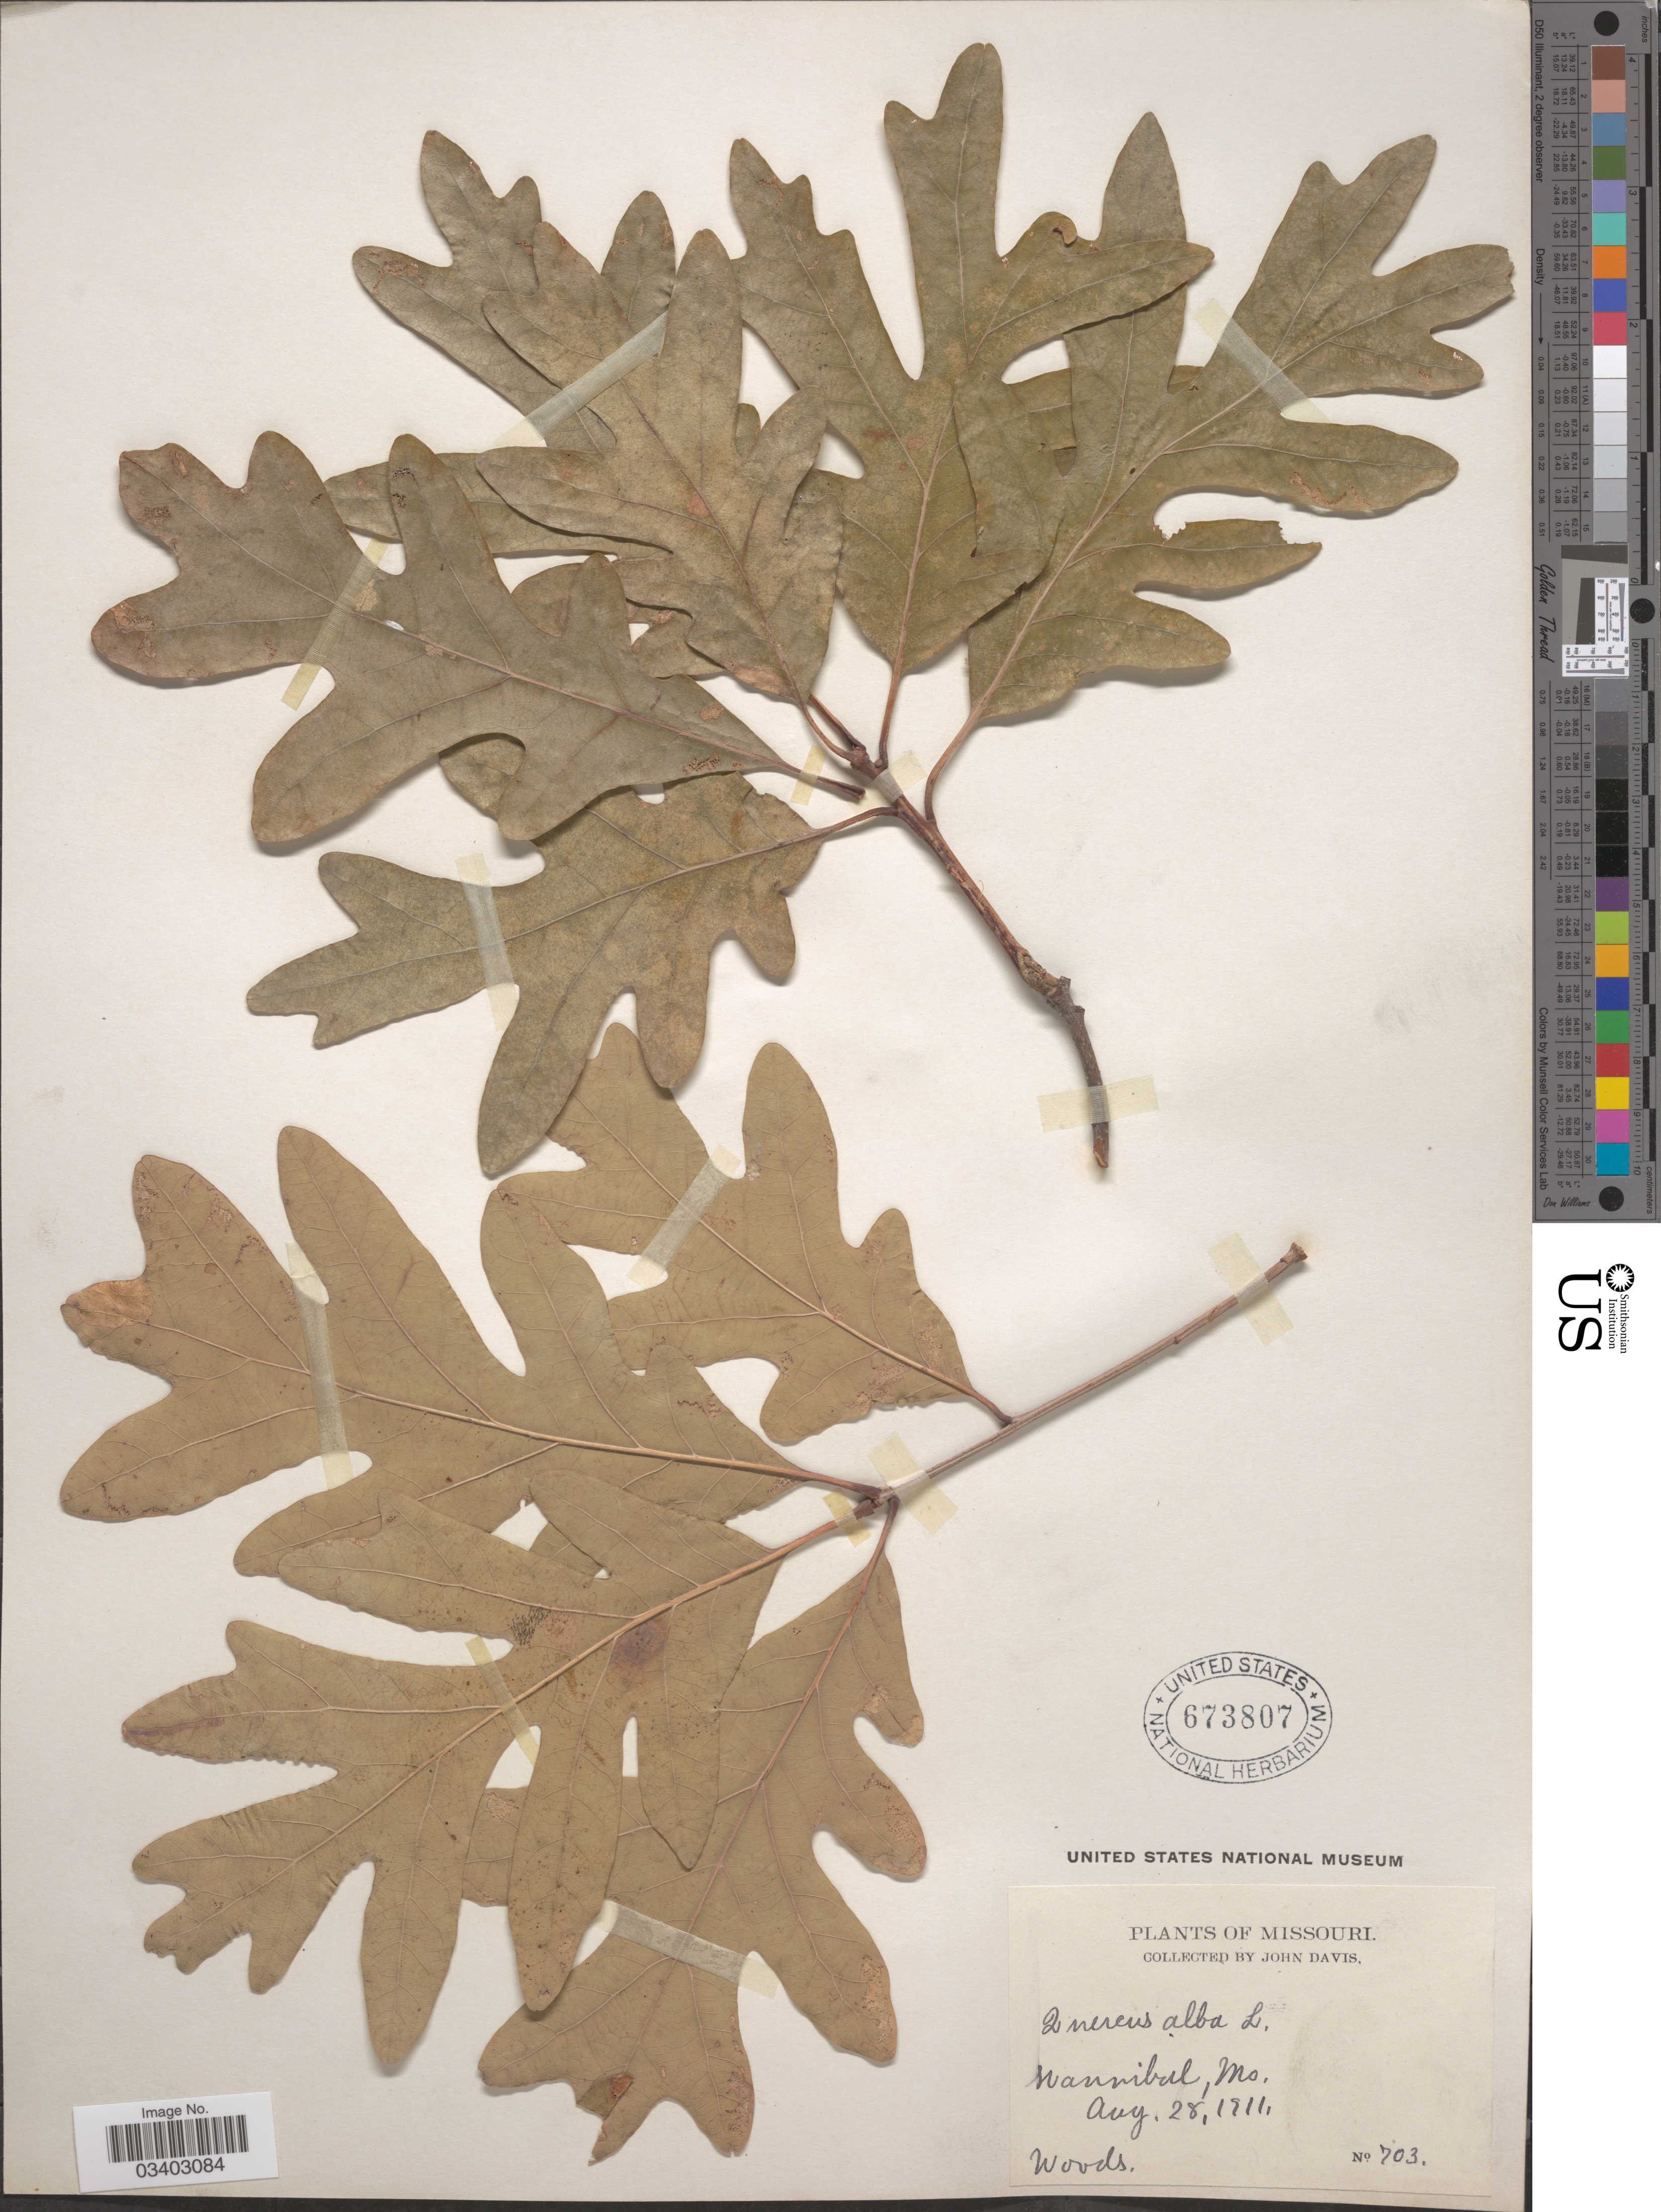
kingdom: Plantae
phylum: Tracheophyta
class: Magnoliopsida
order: Fagales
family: Fagaceae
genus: Quercus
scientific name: Quercus alba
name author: L.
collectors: J. Davis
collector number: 703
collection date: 1911-08-28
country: United States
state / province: Missouri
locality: Hannibal.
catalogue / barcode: US 673807